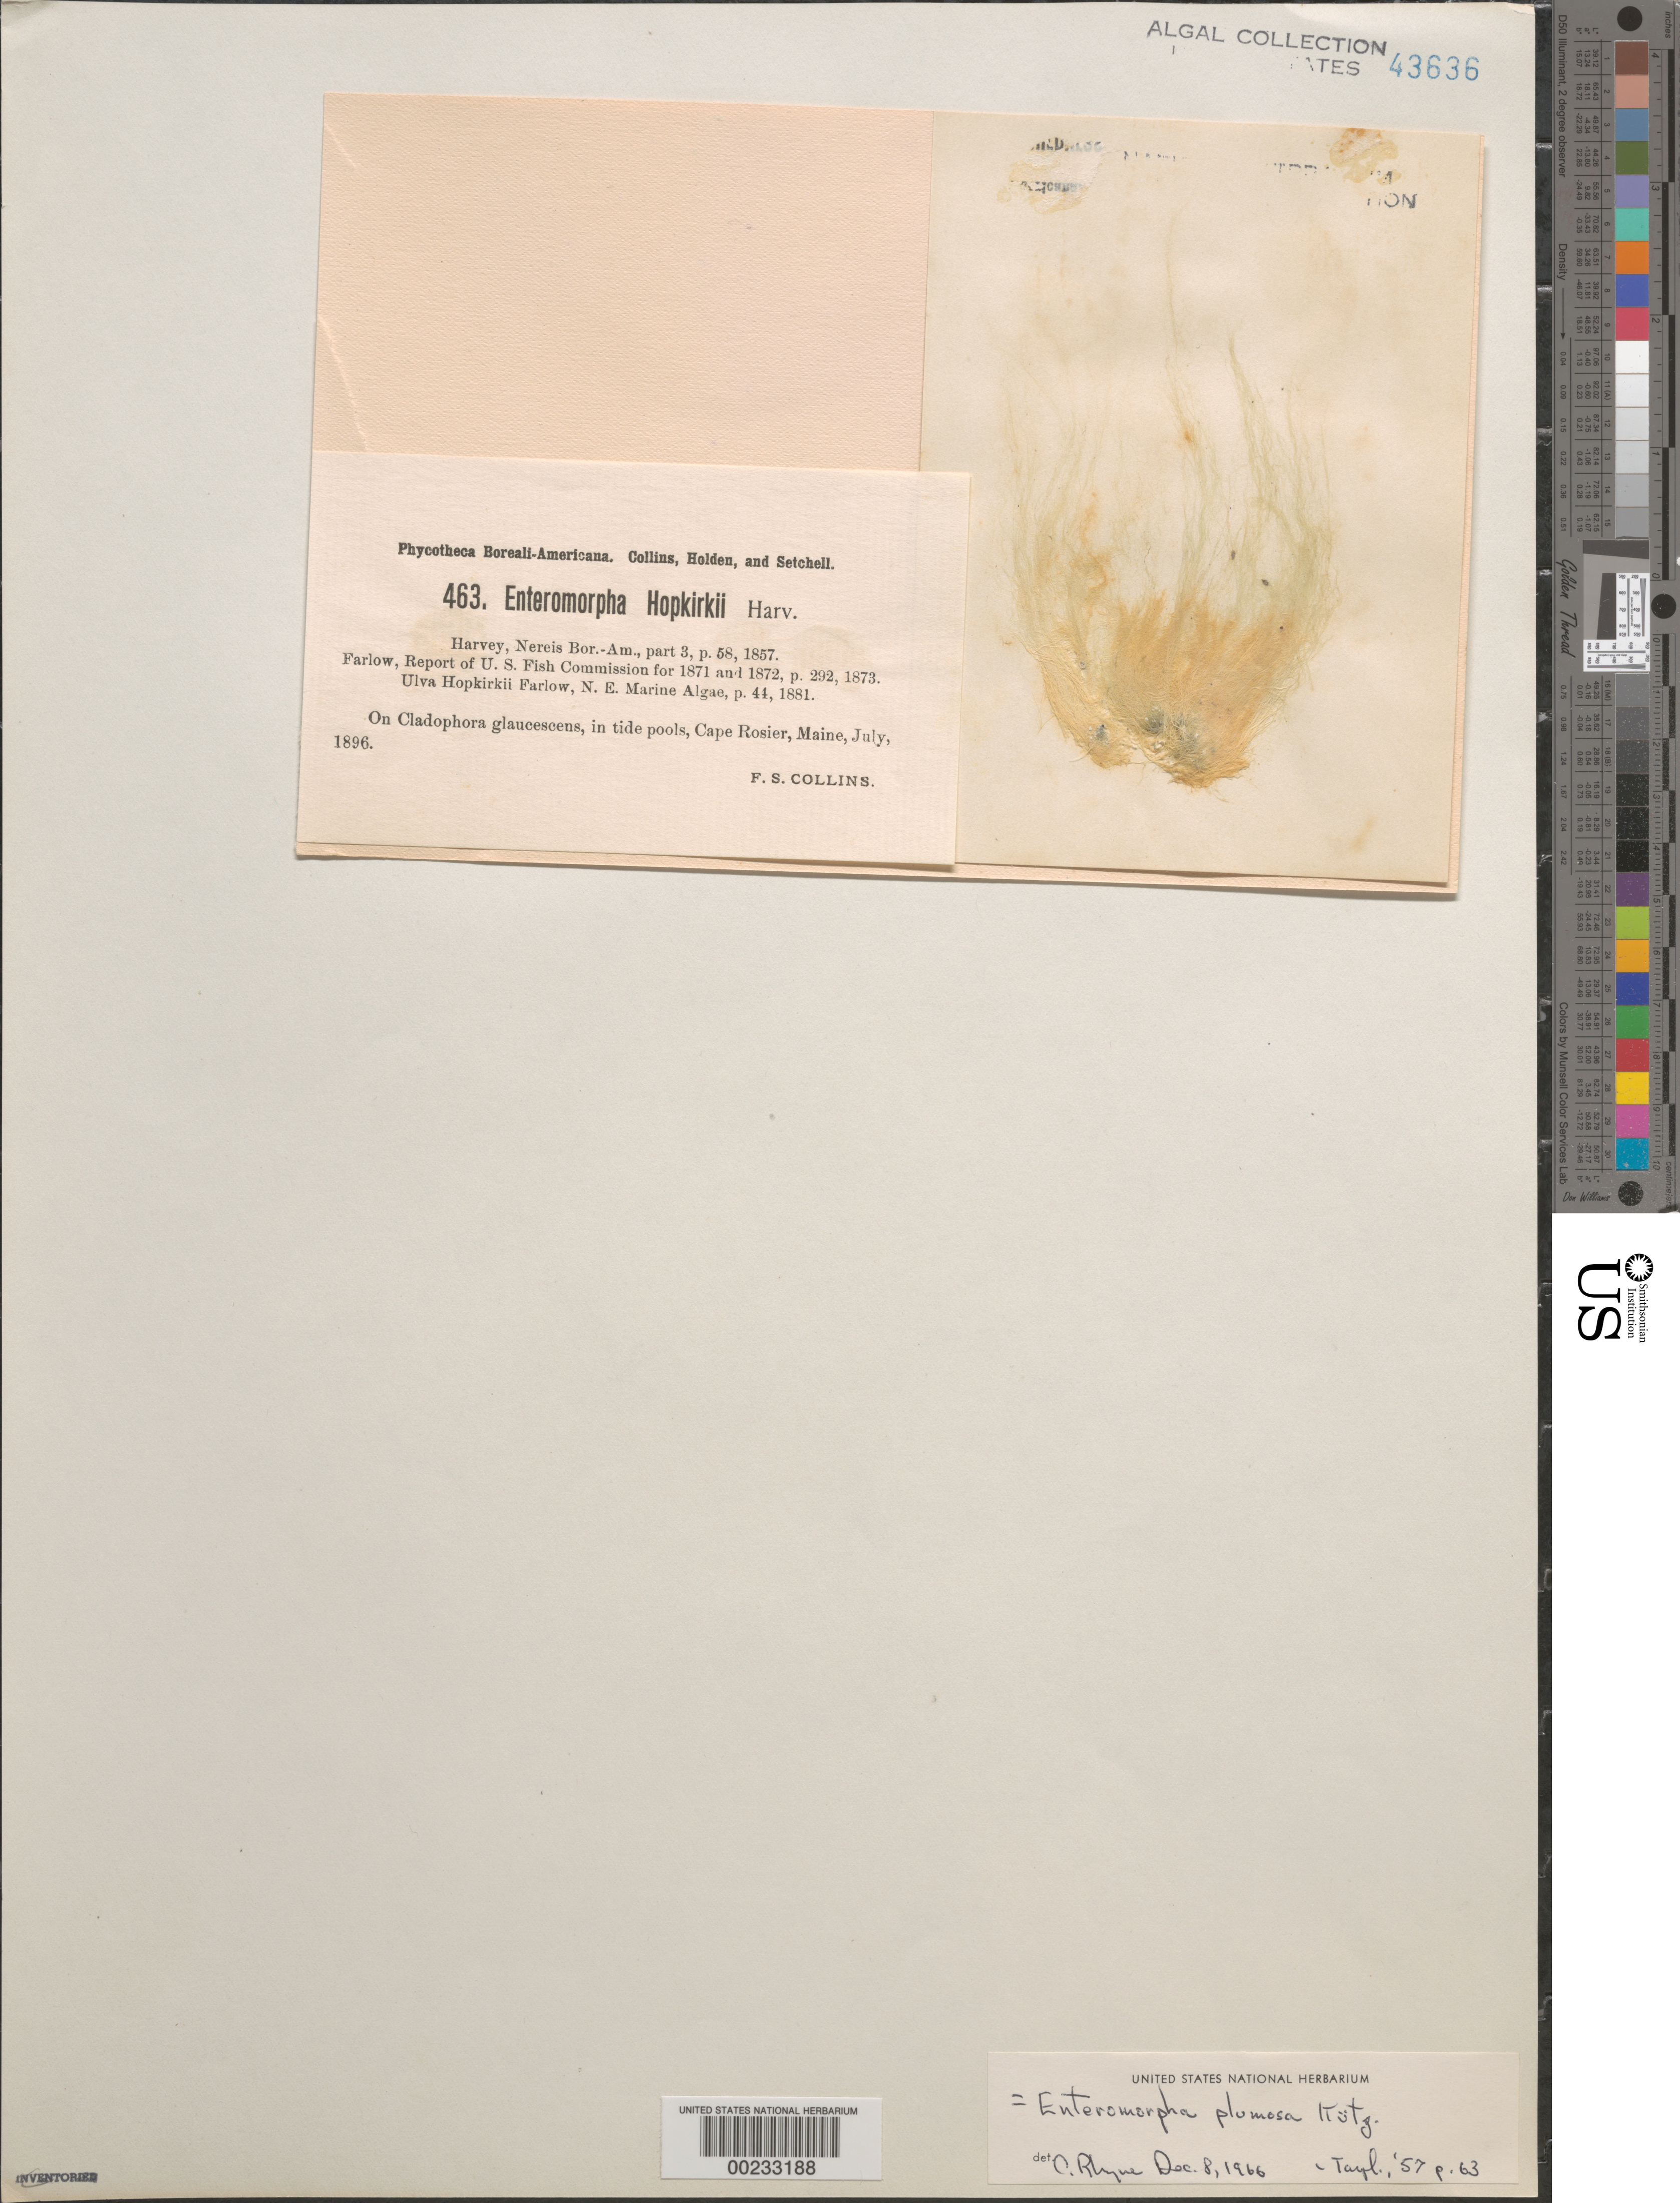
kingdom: Plantae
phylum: Chlorophyta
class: Ulvophyceae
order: Ulvales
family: Ulvaceae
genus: Ulva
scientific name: Ulva paradoxa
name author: C. Agardh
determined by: Algae name updating Project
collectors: F. Collins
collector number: PB-A 463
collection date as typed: Jul 1896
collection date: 1896-07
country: United States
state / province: Maine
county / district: Hancock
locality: Cape Rosier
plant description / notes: Collins, Holden & Setchell, Phycotheca Boreali-Americana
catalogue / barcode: US 43636